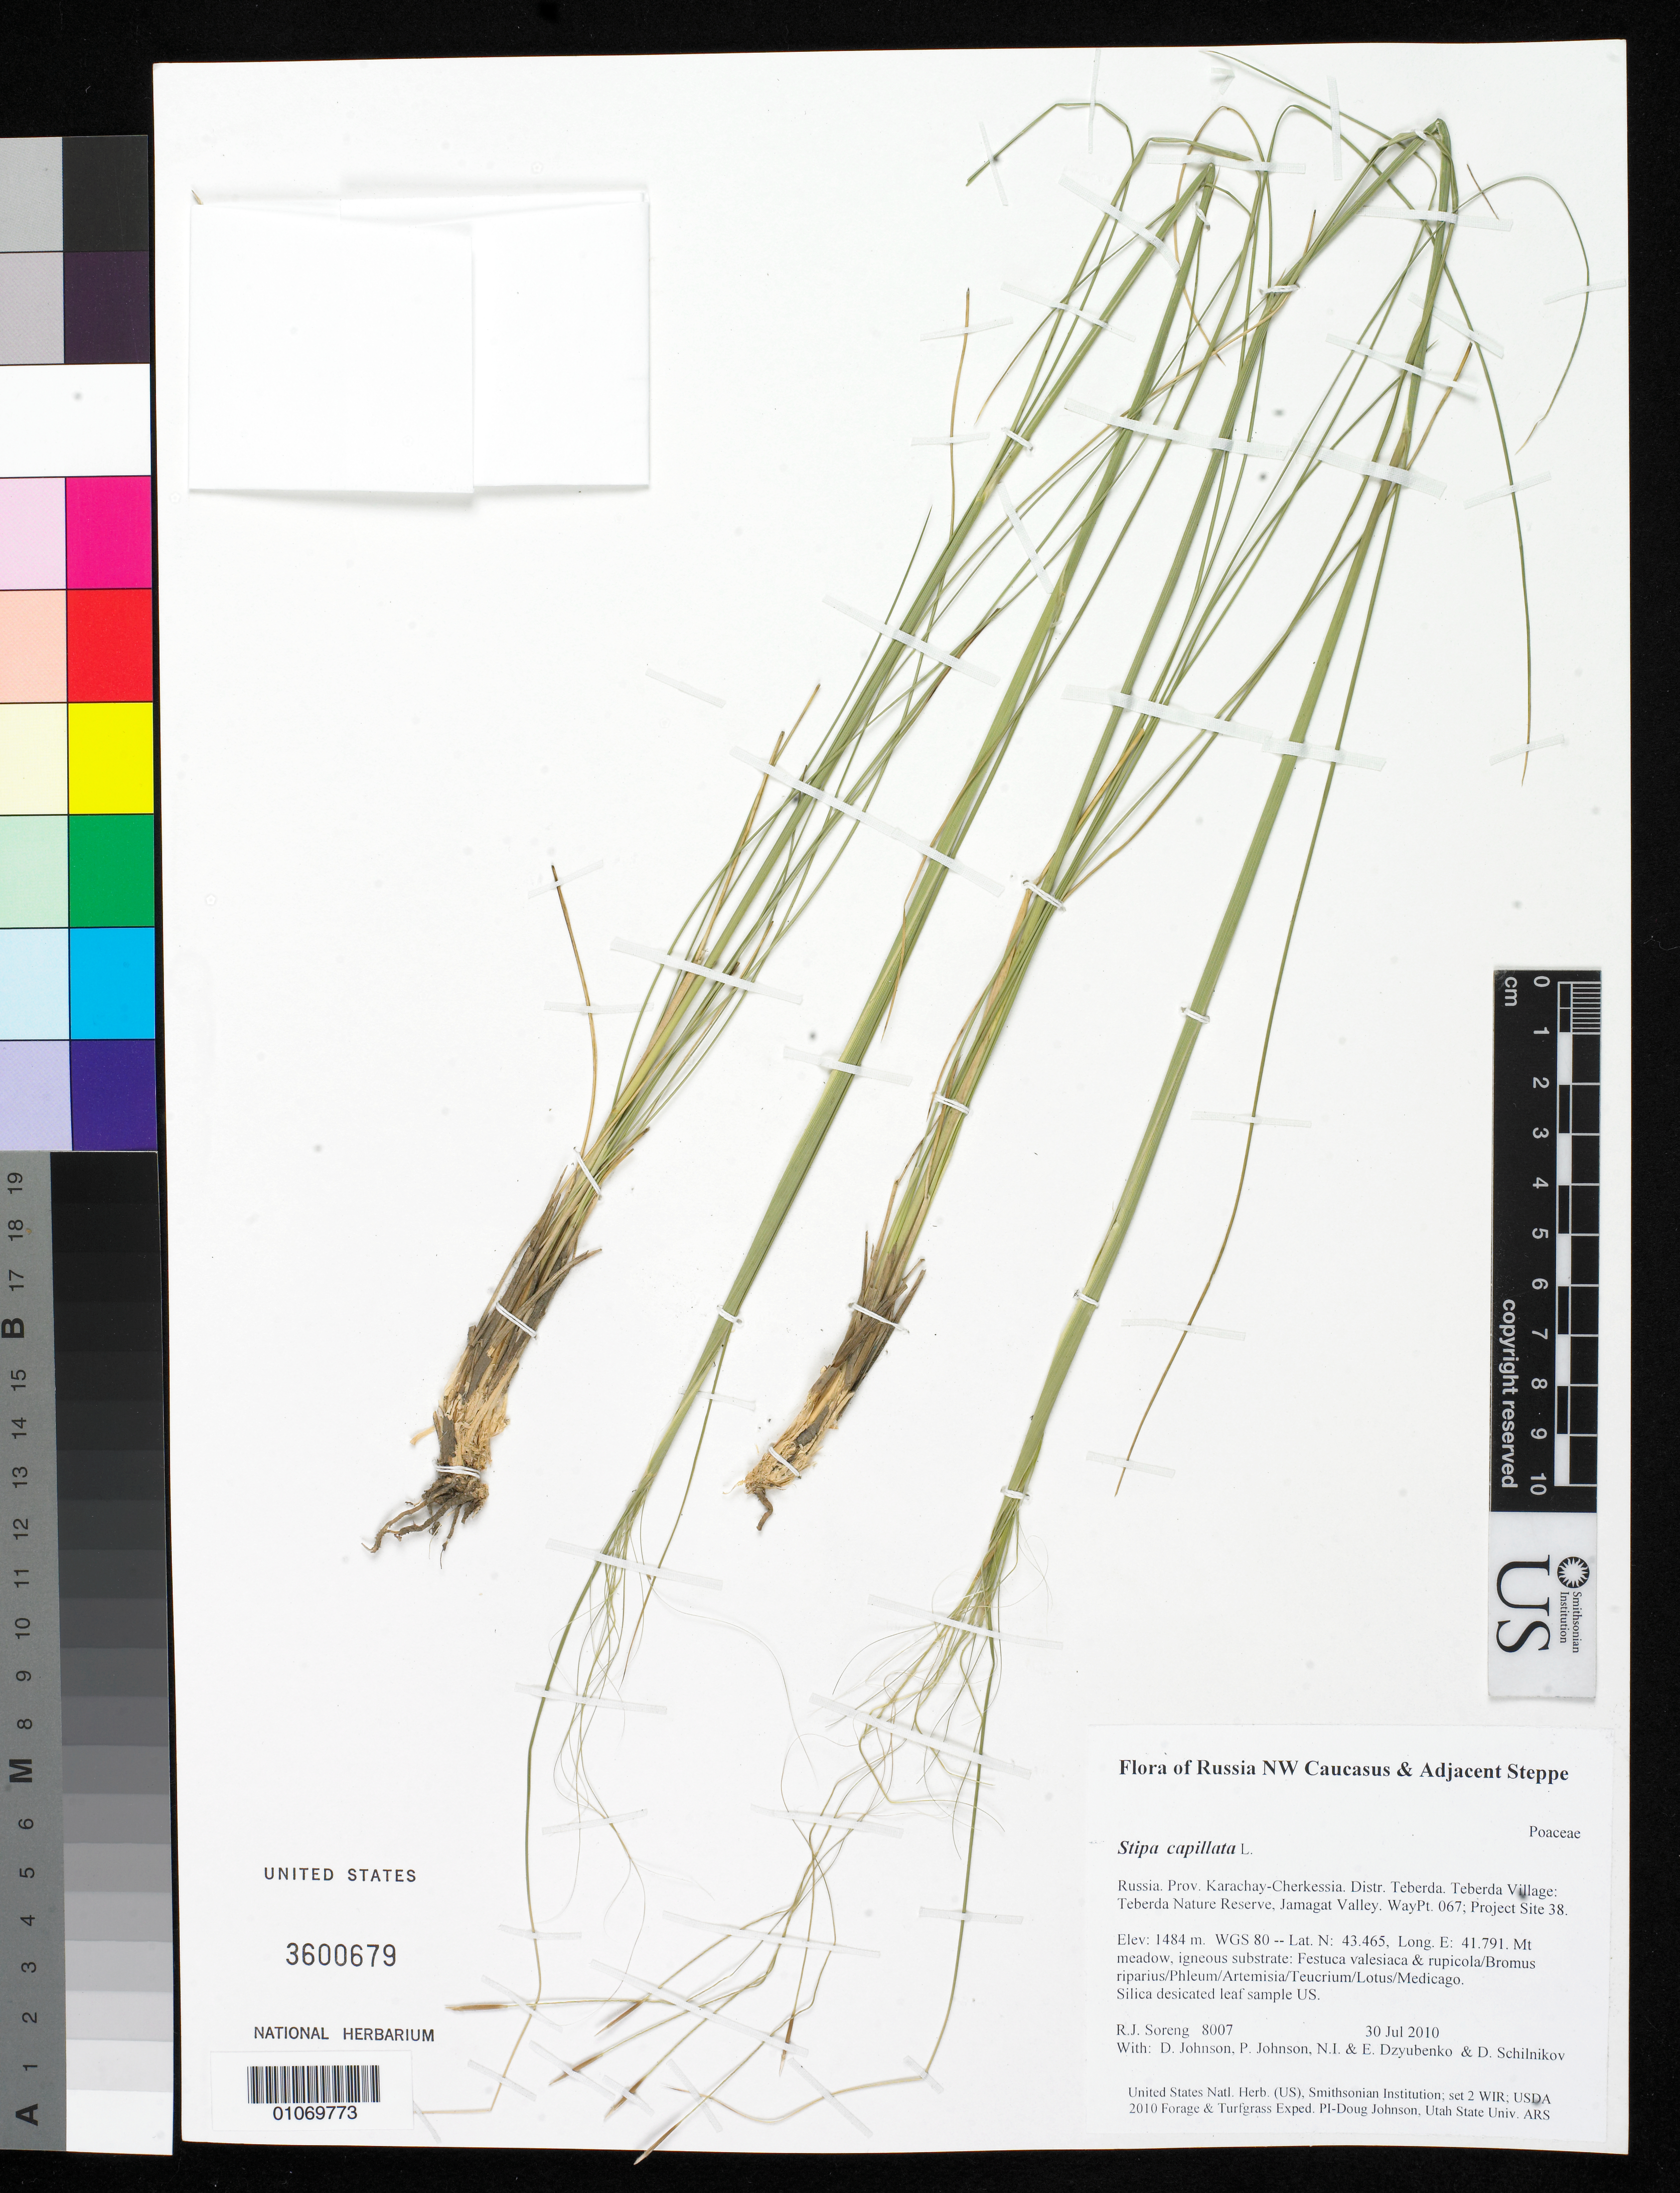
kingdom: Plantae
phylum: Tracheophyta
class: Liliopsida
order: Poales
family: Poaceae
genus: Stipa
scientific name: Stipa capillata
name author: L.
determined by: Soreng, Robert J., Research Associate (BOT), Smithsonian Institution - National Museum of Natural History (UNITED STATES)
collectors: R. J. Soreng, D. Johnson, P. Johnson, N. Dzyubenko, E. Dzyubenko & D. Schilnikov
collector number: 8007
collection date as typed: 30 Jul 2010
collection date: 2010-07-30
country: Russian Federation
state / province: Karachay-Cherkess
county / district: Teberda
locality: Teberda Village: Teberda Nature Reserve, Jamagat Valley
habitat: Mt meadow, igneous substrate: Festuca valesiaca & rupicola/Bromus riparius/Phleum/Artemisia/Teucrium/Lotus/Medicago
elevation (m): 1484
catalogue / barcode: US 3600679